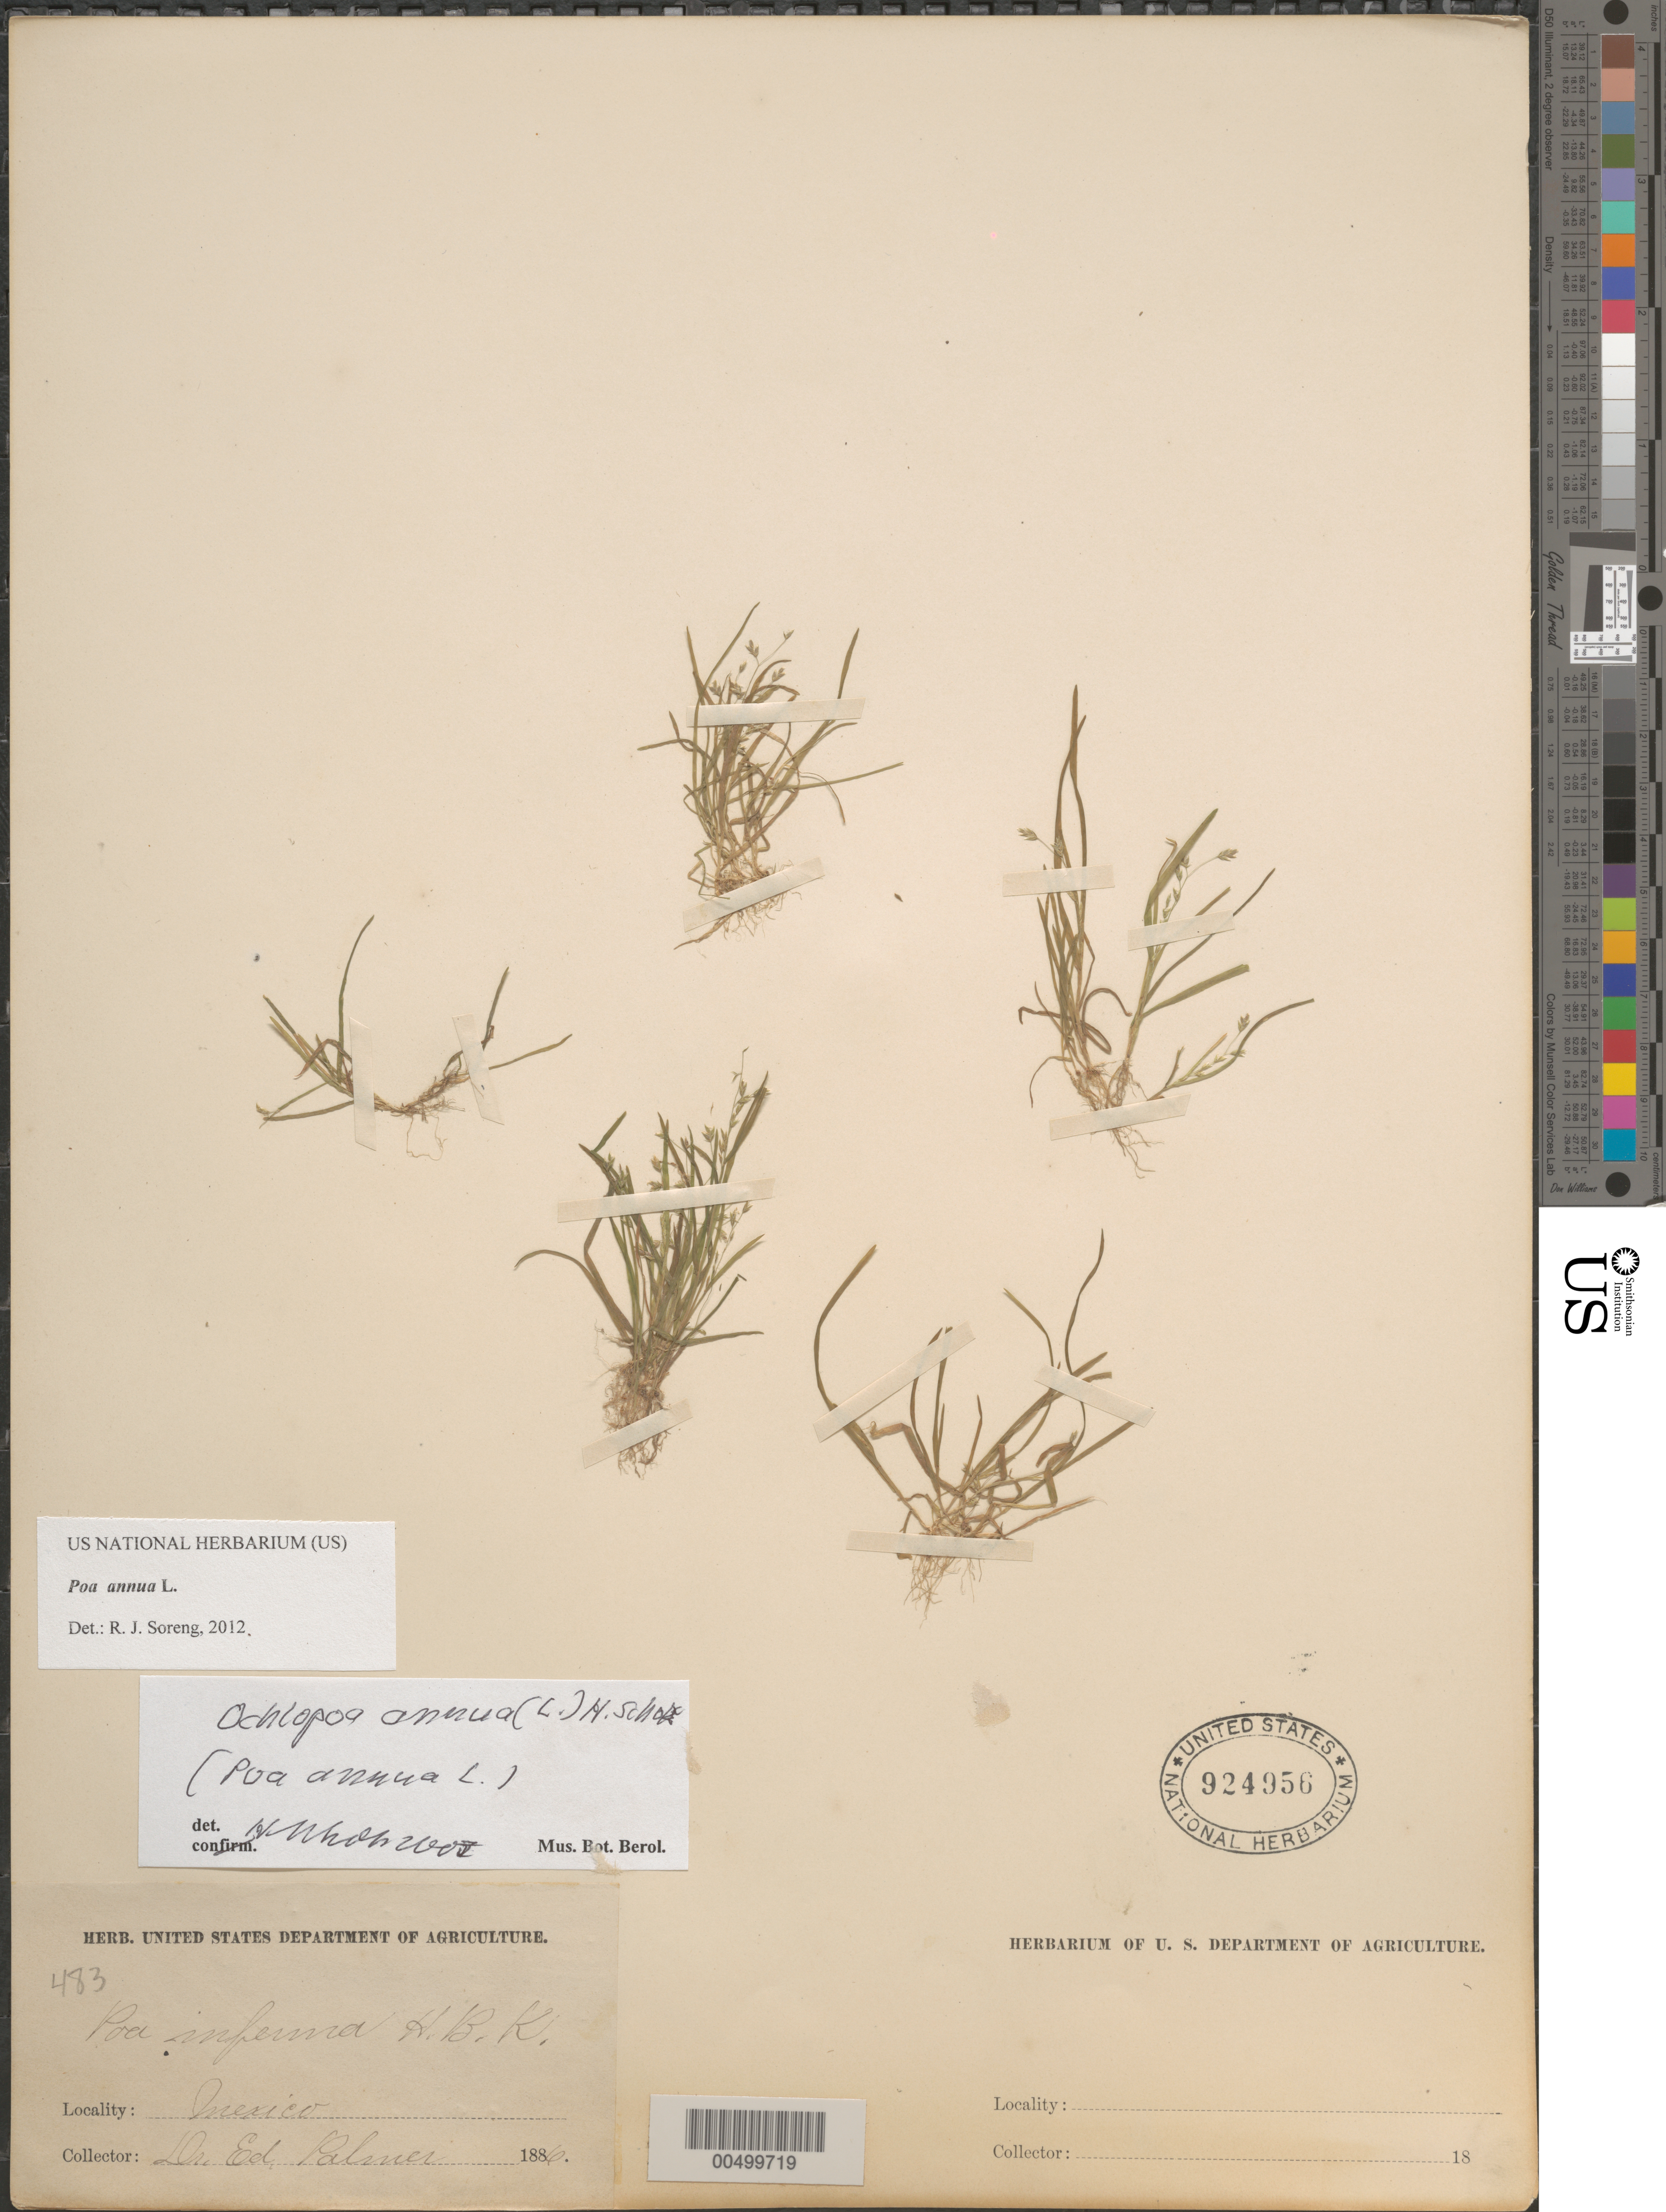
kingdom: Plantae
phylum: Tracheophyta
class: Liliopsida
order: Poales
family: Poaceae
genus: Poa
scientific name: Poa annua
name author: L.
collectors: E. Palmer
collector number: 483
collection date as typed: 1886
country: Mexico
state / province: Durango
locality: San Ramon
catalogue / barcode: US 924956